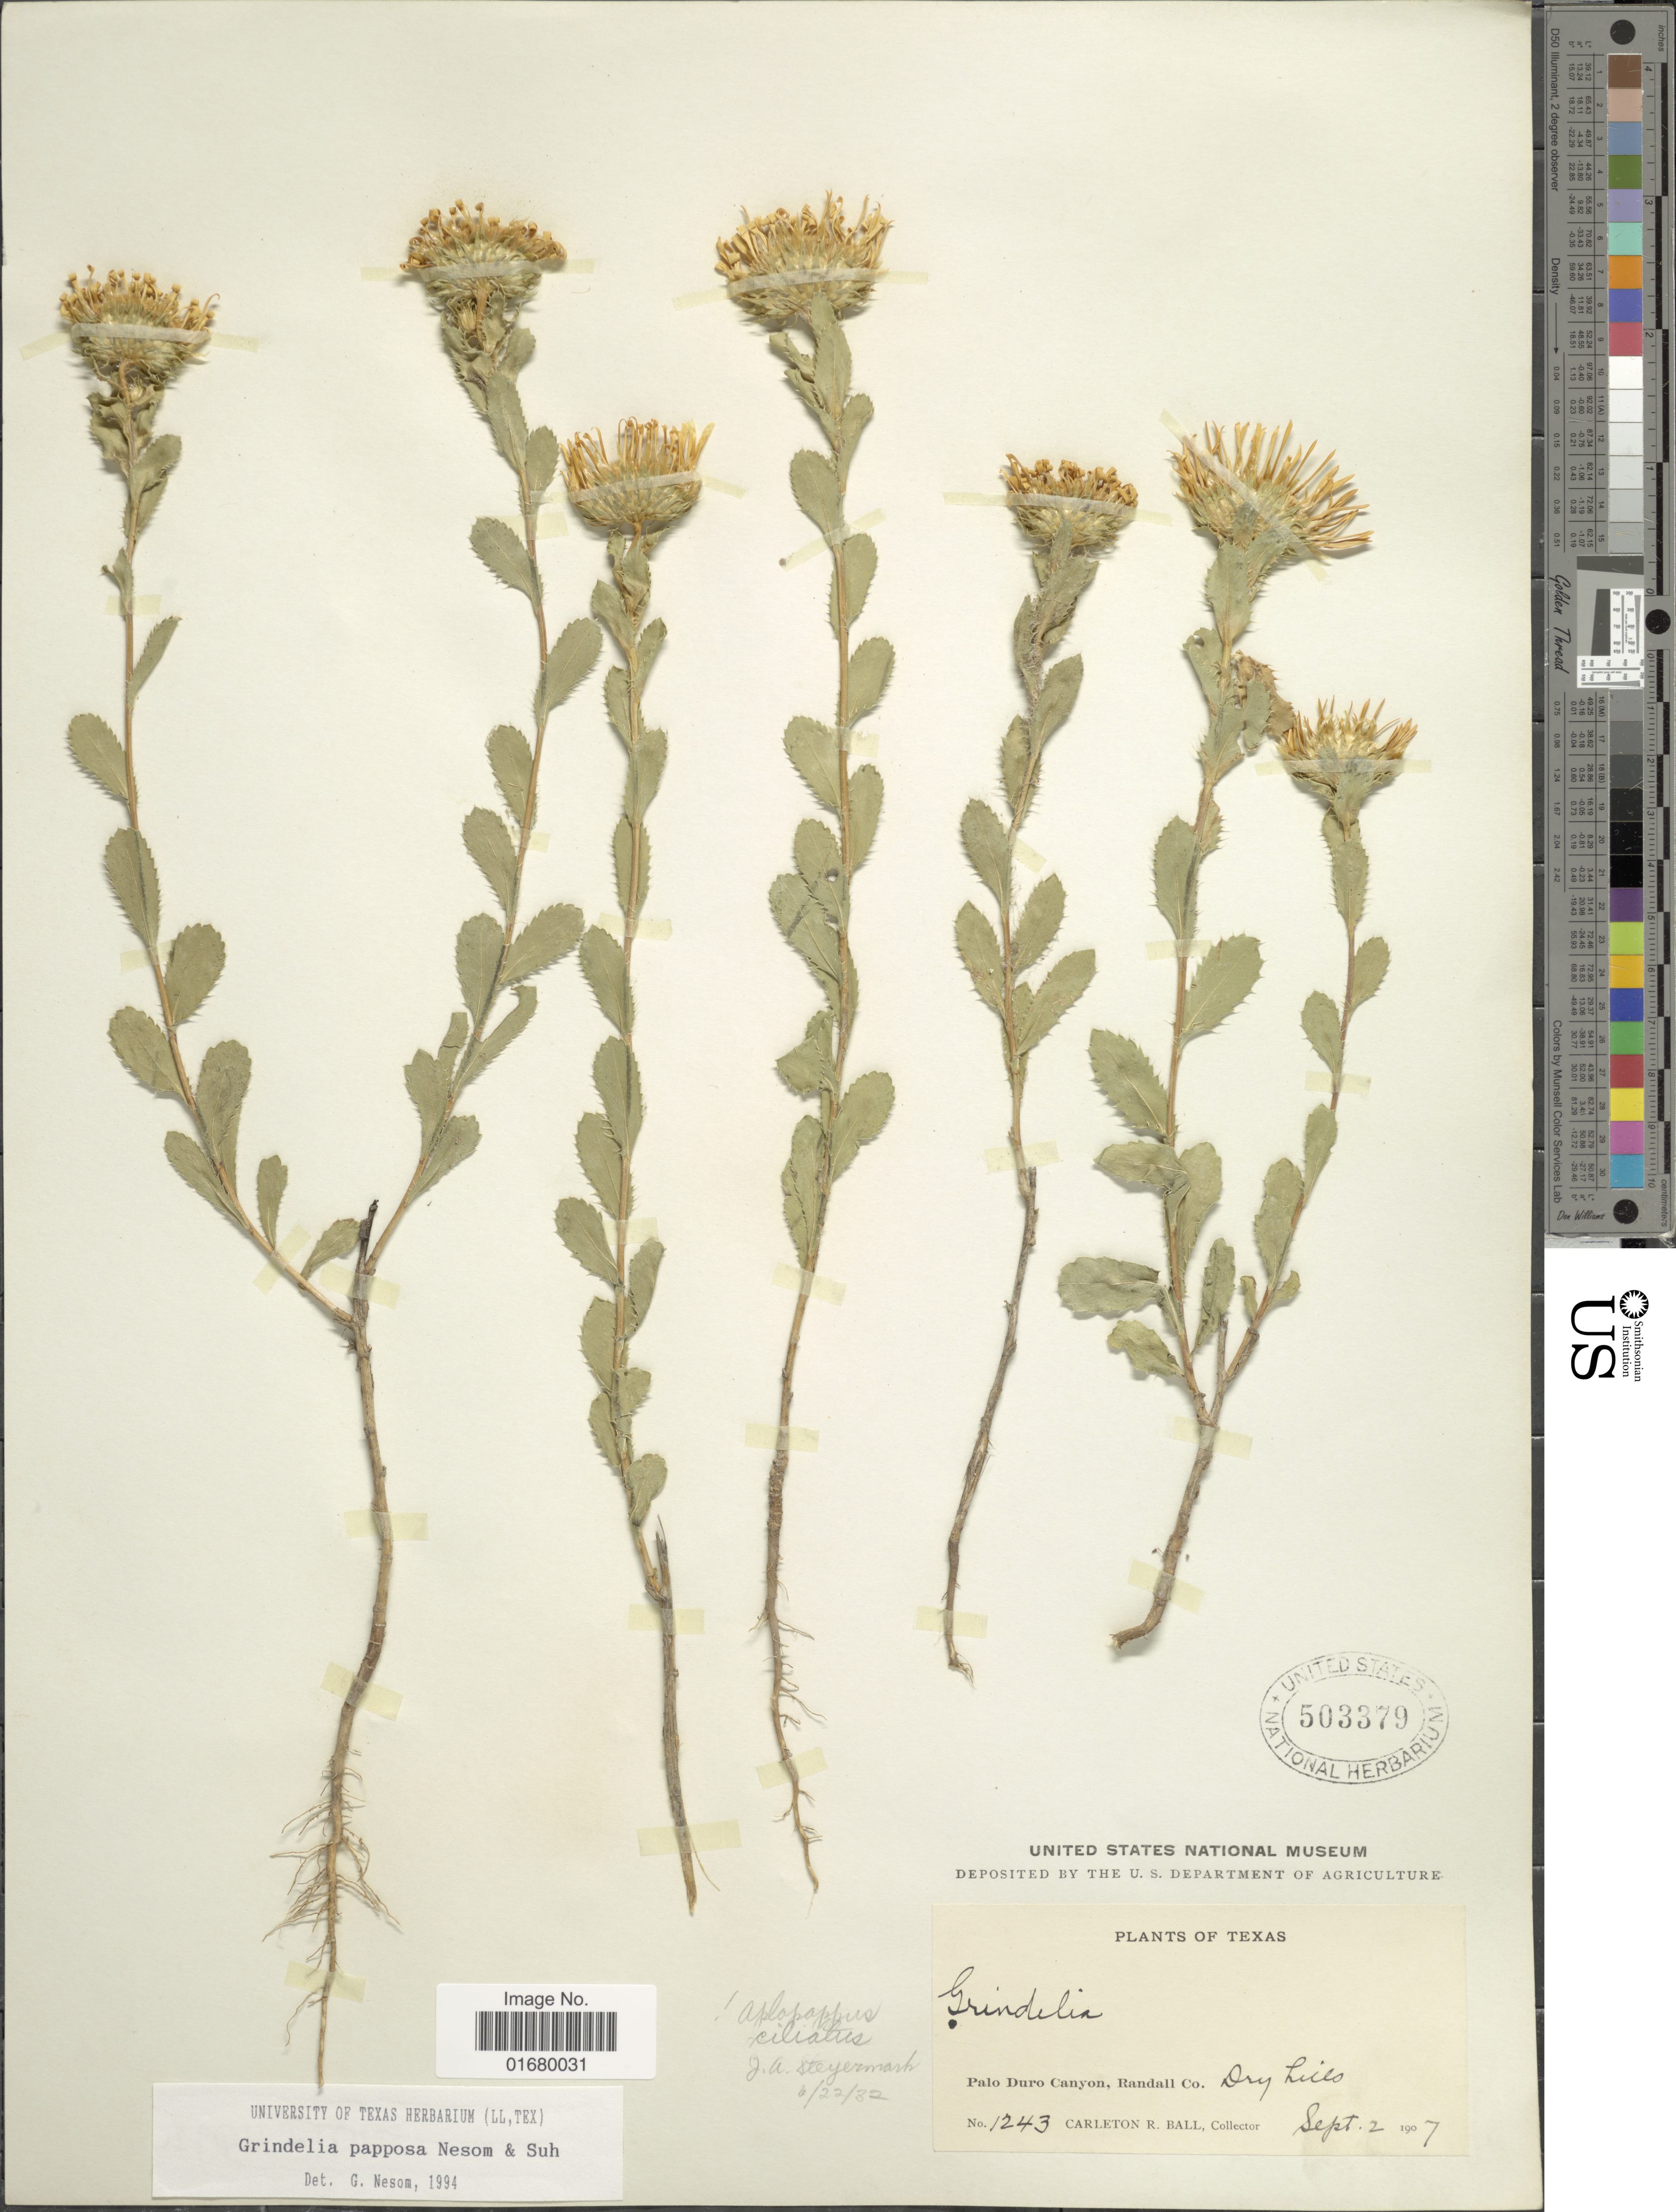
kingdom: Plantae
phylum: Tracheophyta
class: Magnoliopsida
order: Asterales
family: Asteraceae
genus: Grindelia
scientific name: Grindelia papposa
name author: G.L. Nesom & Suh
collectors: C. R. Ball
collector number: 1243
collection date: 1907-09-02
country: United States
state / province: Texas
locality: Palo Duro Canyon, Randall Co.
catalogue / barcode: US 503379